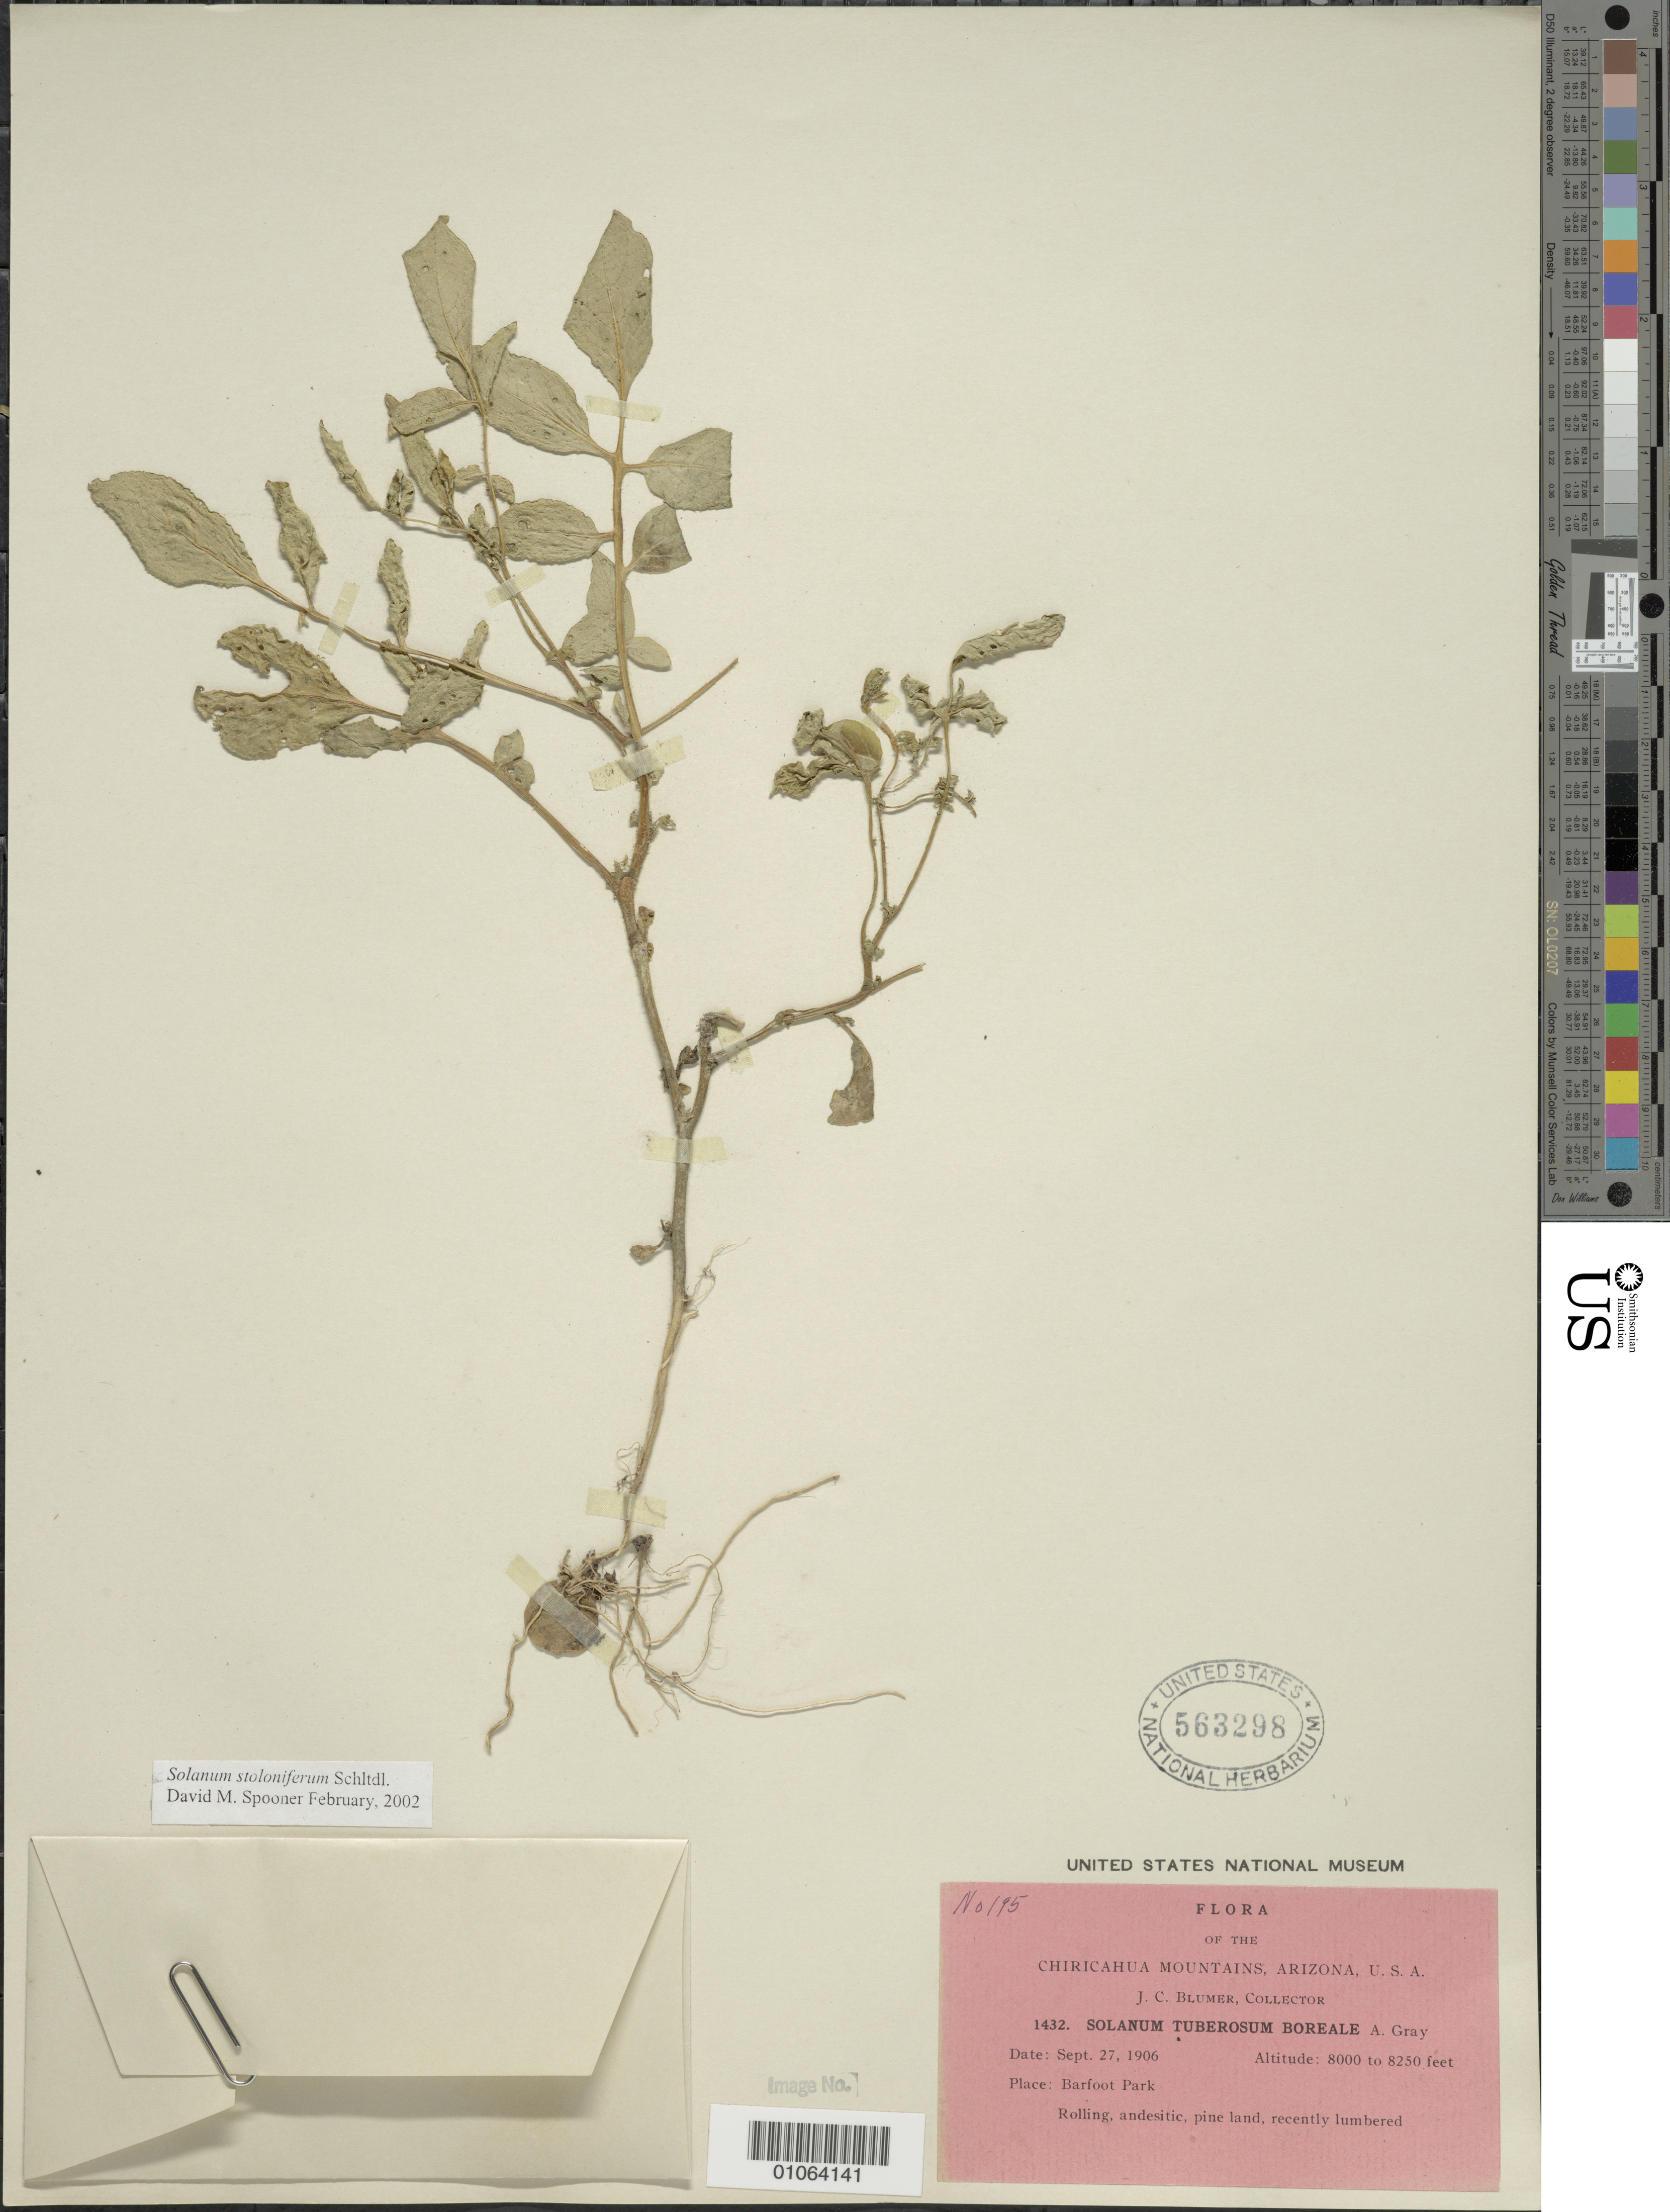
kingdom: Plantae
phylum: Tracheophyta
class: Magnoliopsida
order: Solanales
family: Solanaceae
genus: Solanum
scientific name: Solanum stoloniferum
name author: Schltdl.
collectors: J. C. Blumer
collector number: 195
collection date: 1906-09-27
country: United States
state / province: Arizona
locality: Chiricahua Mountains. Barfoot Park.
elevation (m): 2438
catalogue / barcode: US 563298